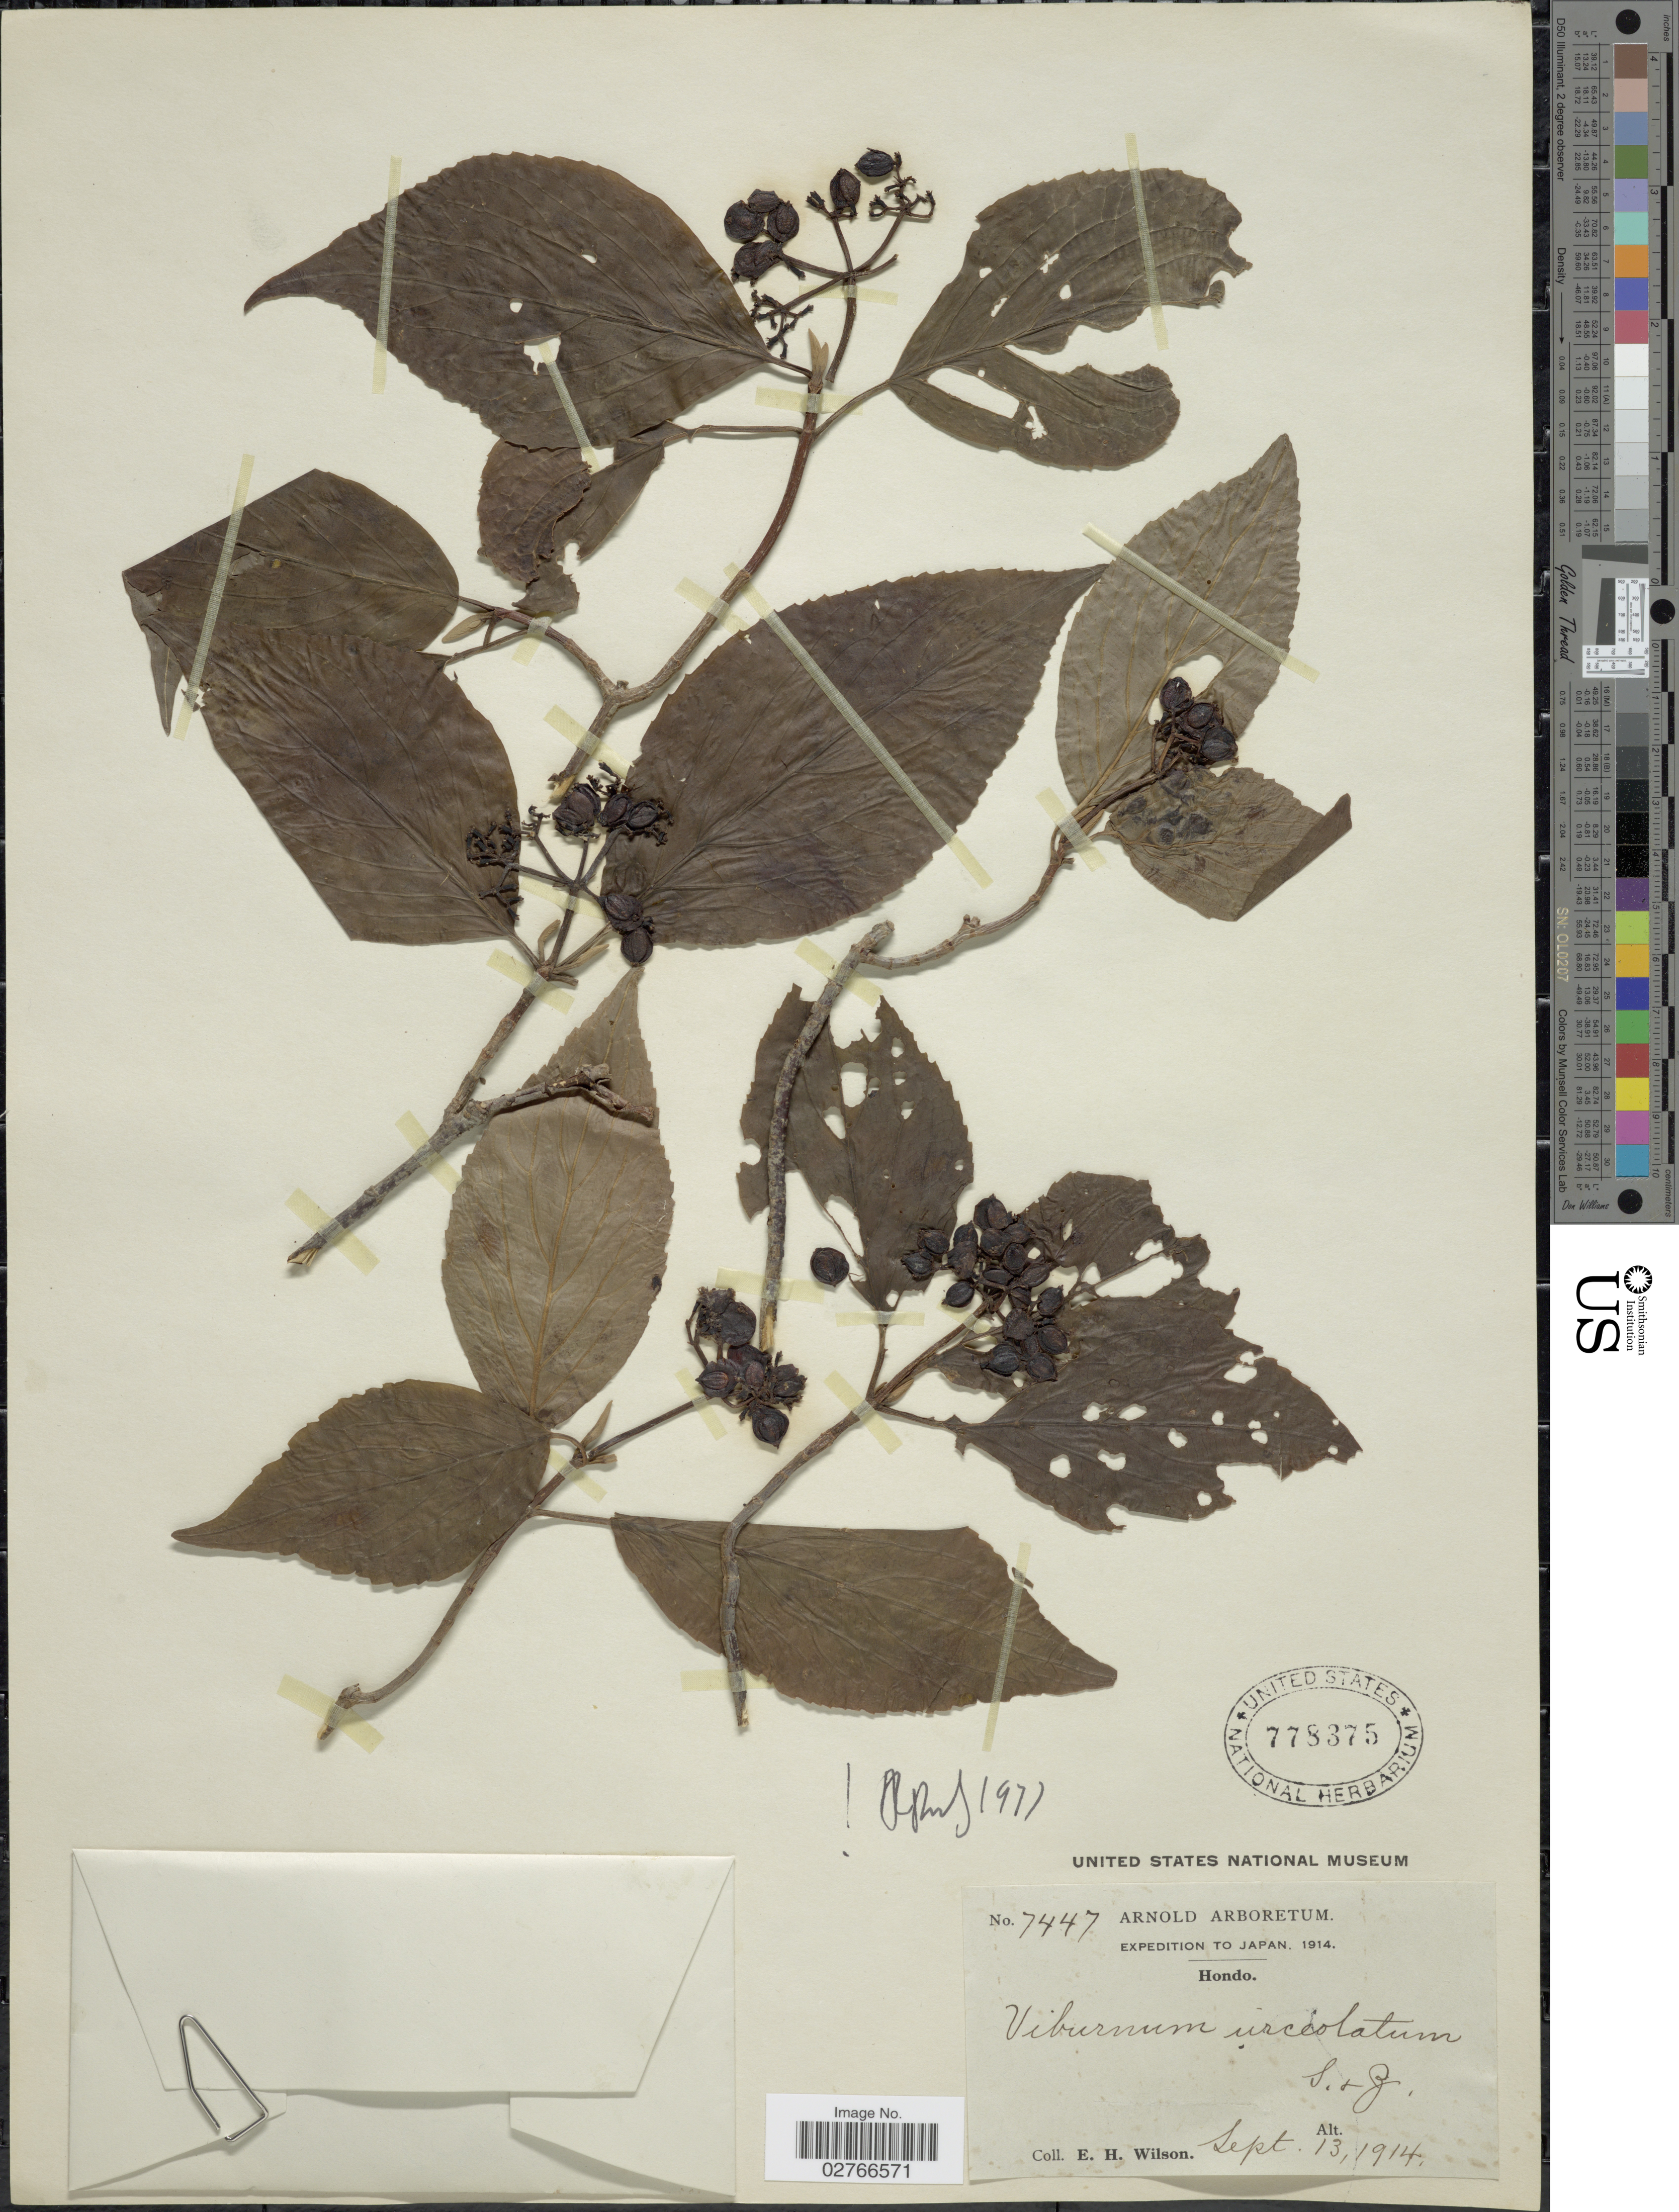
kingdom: Plantae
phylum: Tracheophyta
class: Magnoliopsida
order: Dipsacales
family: Viburnaceae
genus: Viburnum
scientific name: Viburnum urceolatum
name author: Siebold & Zucc.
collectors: E. Wilson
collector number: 7447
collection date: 1914-09-13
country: Japan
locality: Hondo.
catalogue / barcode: US 778375